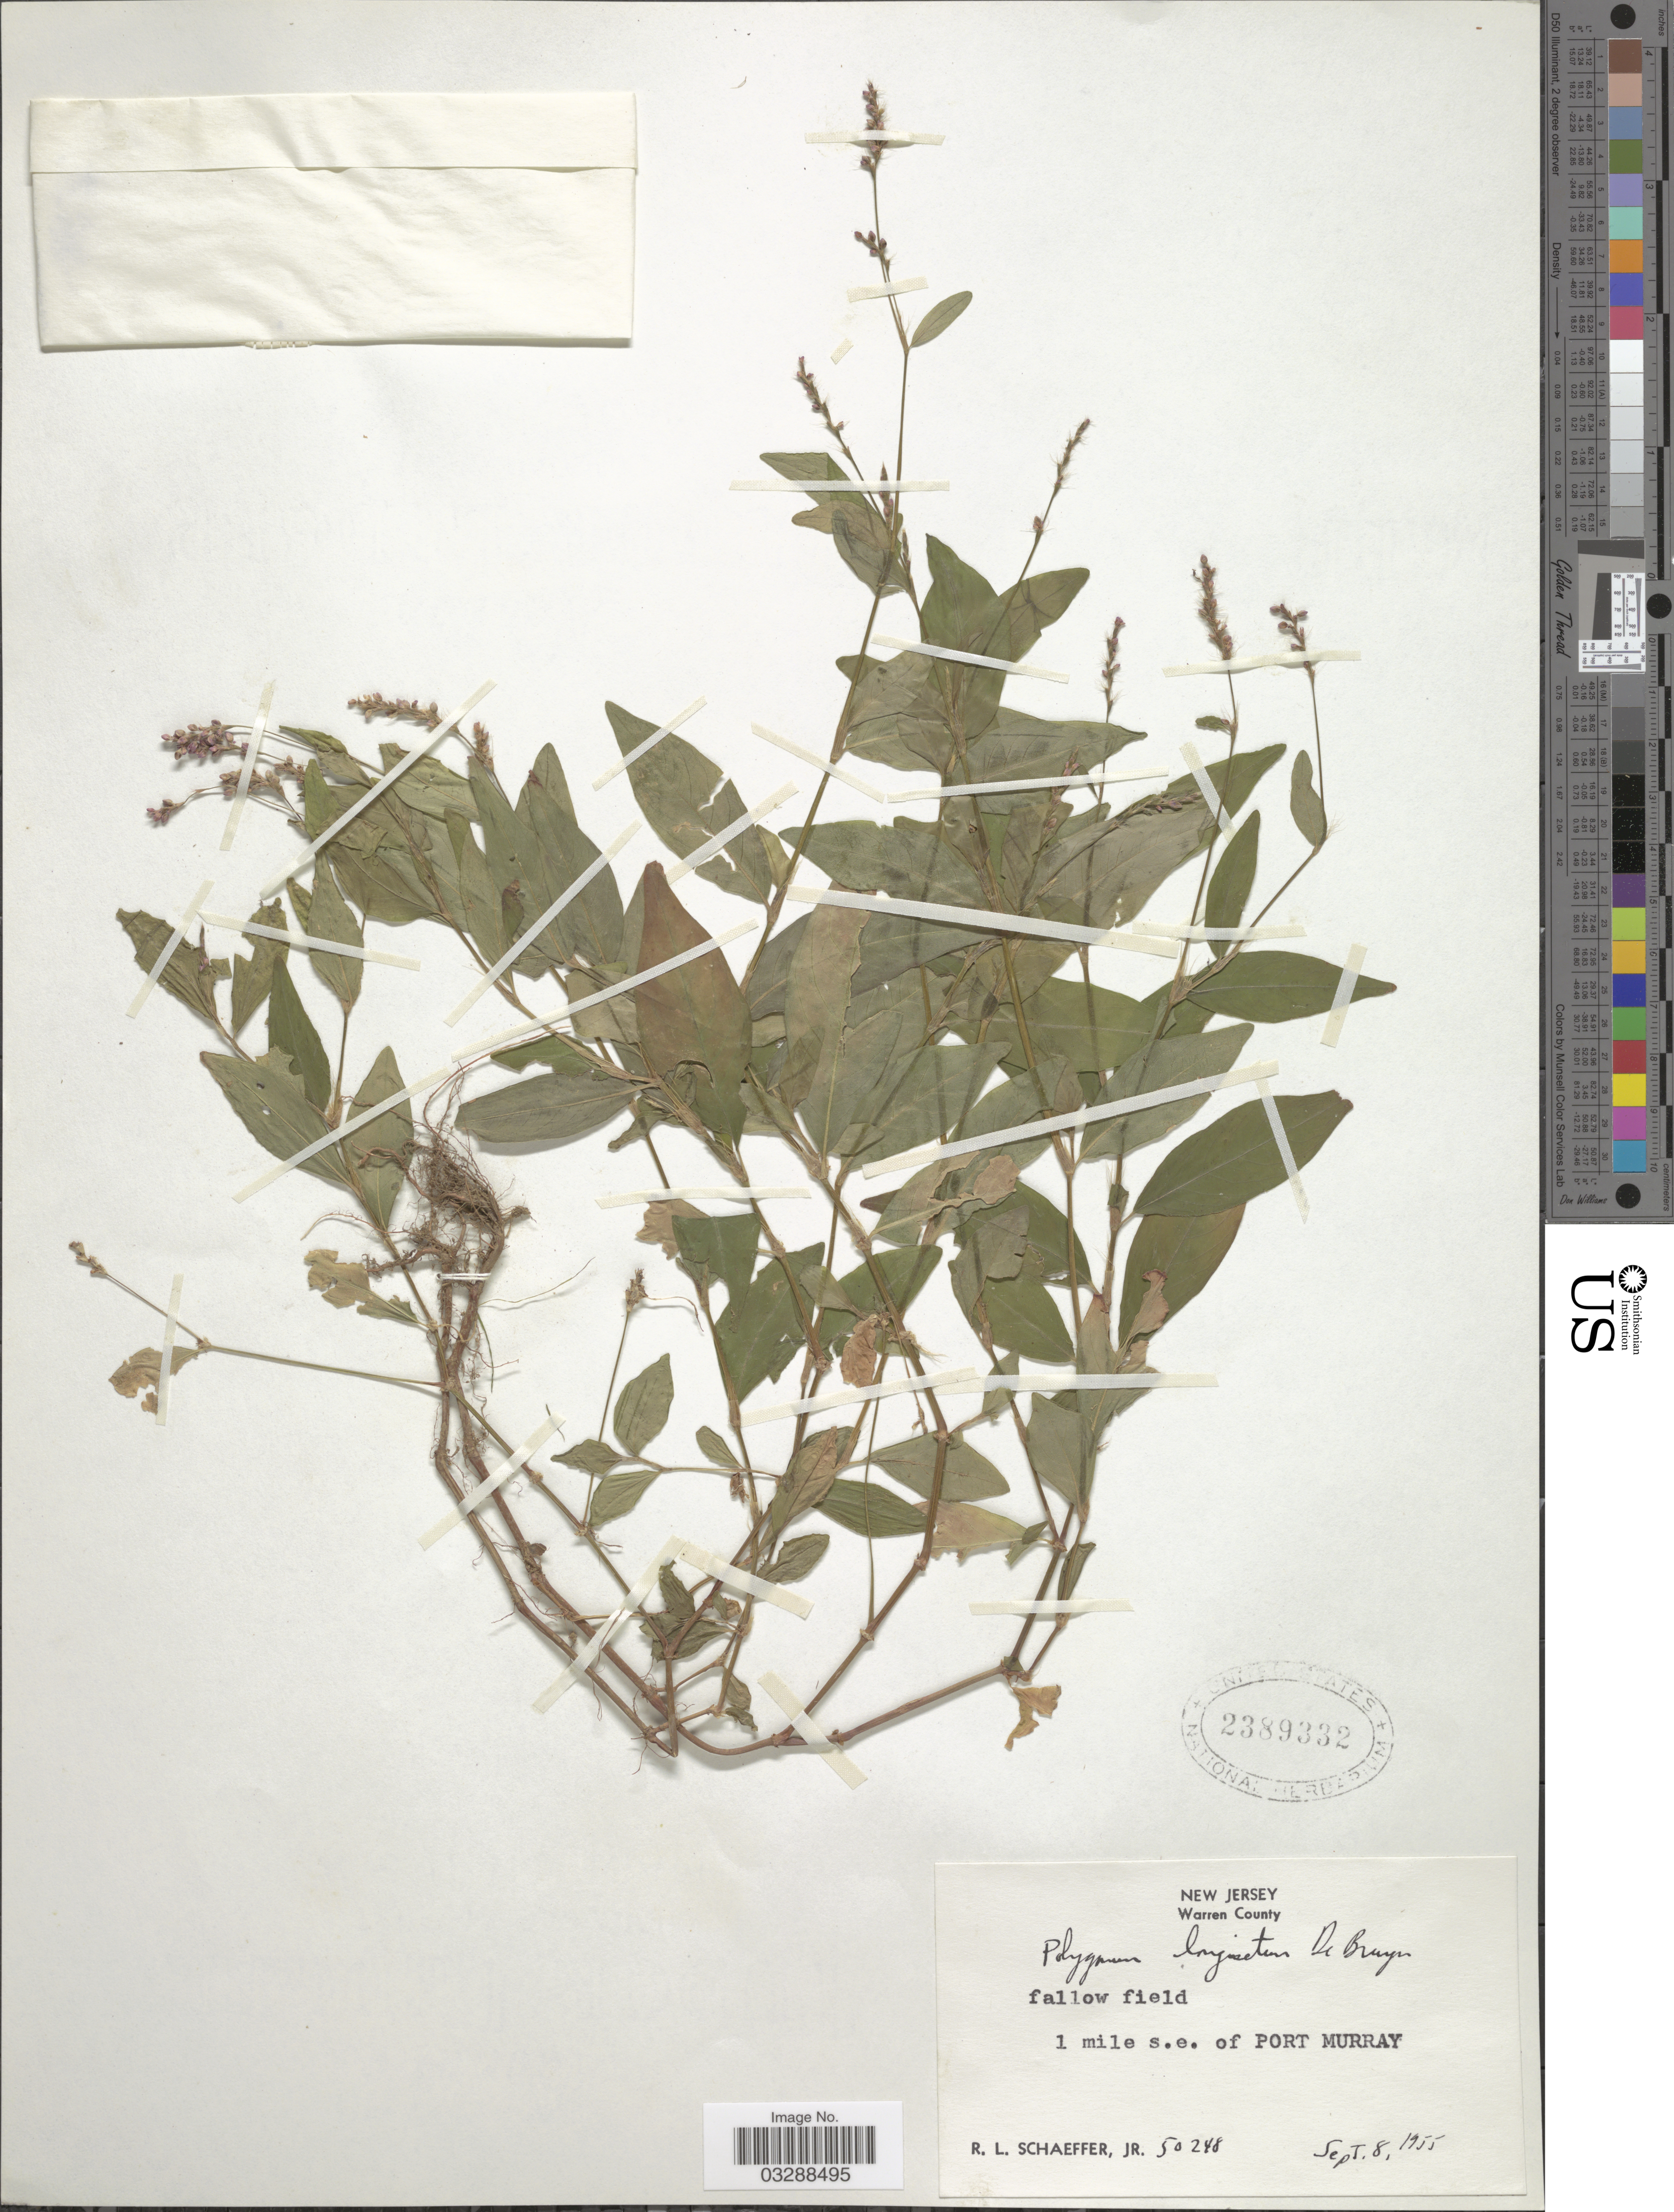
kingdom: Plantae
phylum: Tracheophyta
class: Magnoliopsida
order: Caryophyllales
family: Polygonaceae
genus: Persicaria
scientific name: Persicaria longiseta (Bruijn) Kitag.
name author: (Bruijn &) Kitag.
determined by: Atha, D. E.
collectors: R. L. Schaeffer Jr.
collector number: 50248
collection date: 1955-09-08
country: United States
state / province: New Jersey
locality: Warren County. 1 mile s.e. of Port Murray.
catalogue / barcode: US 2389332